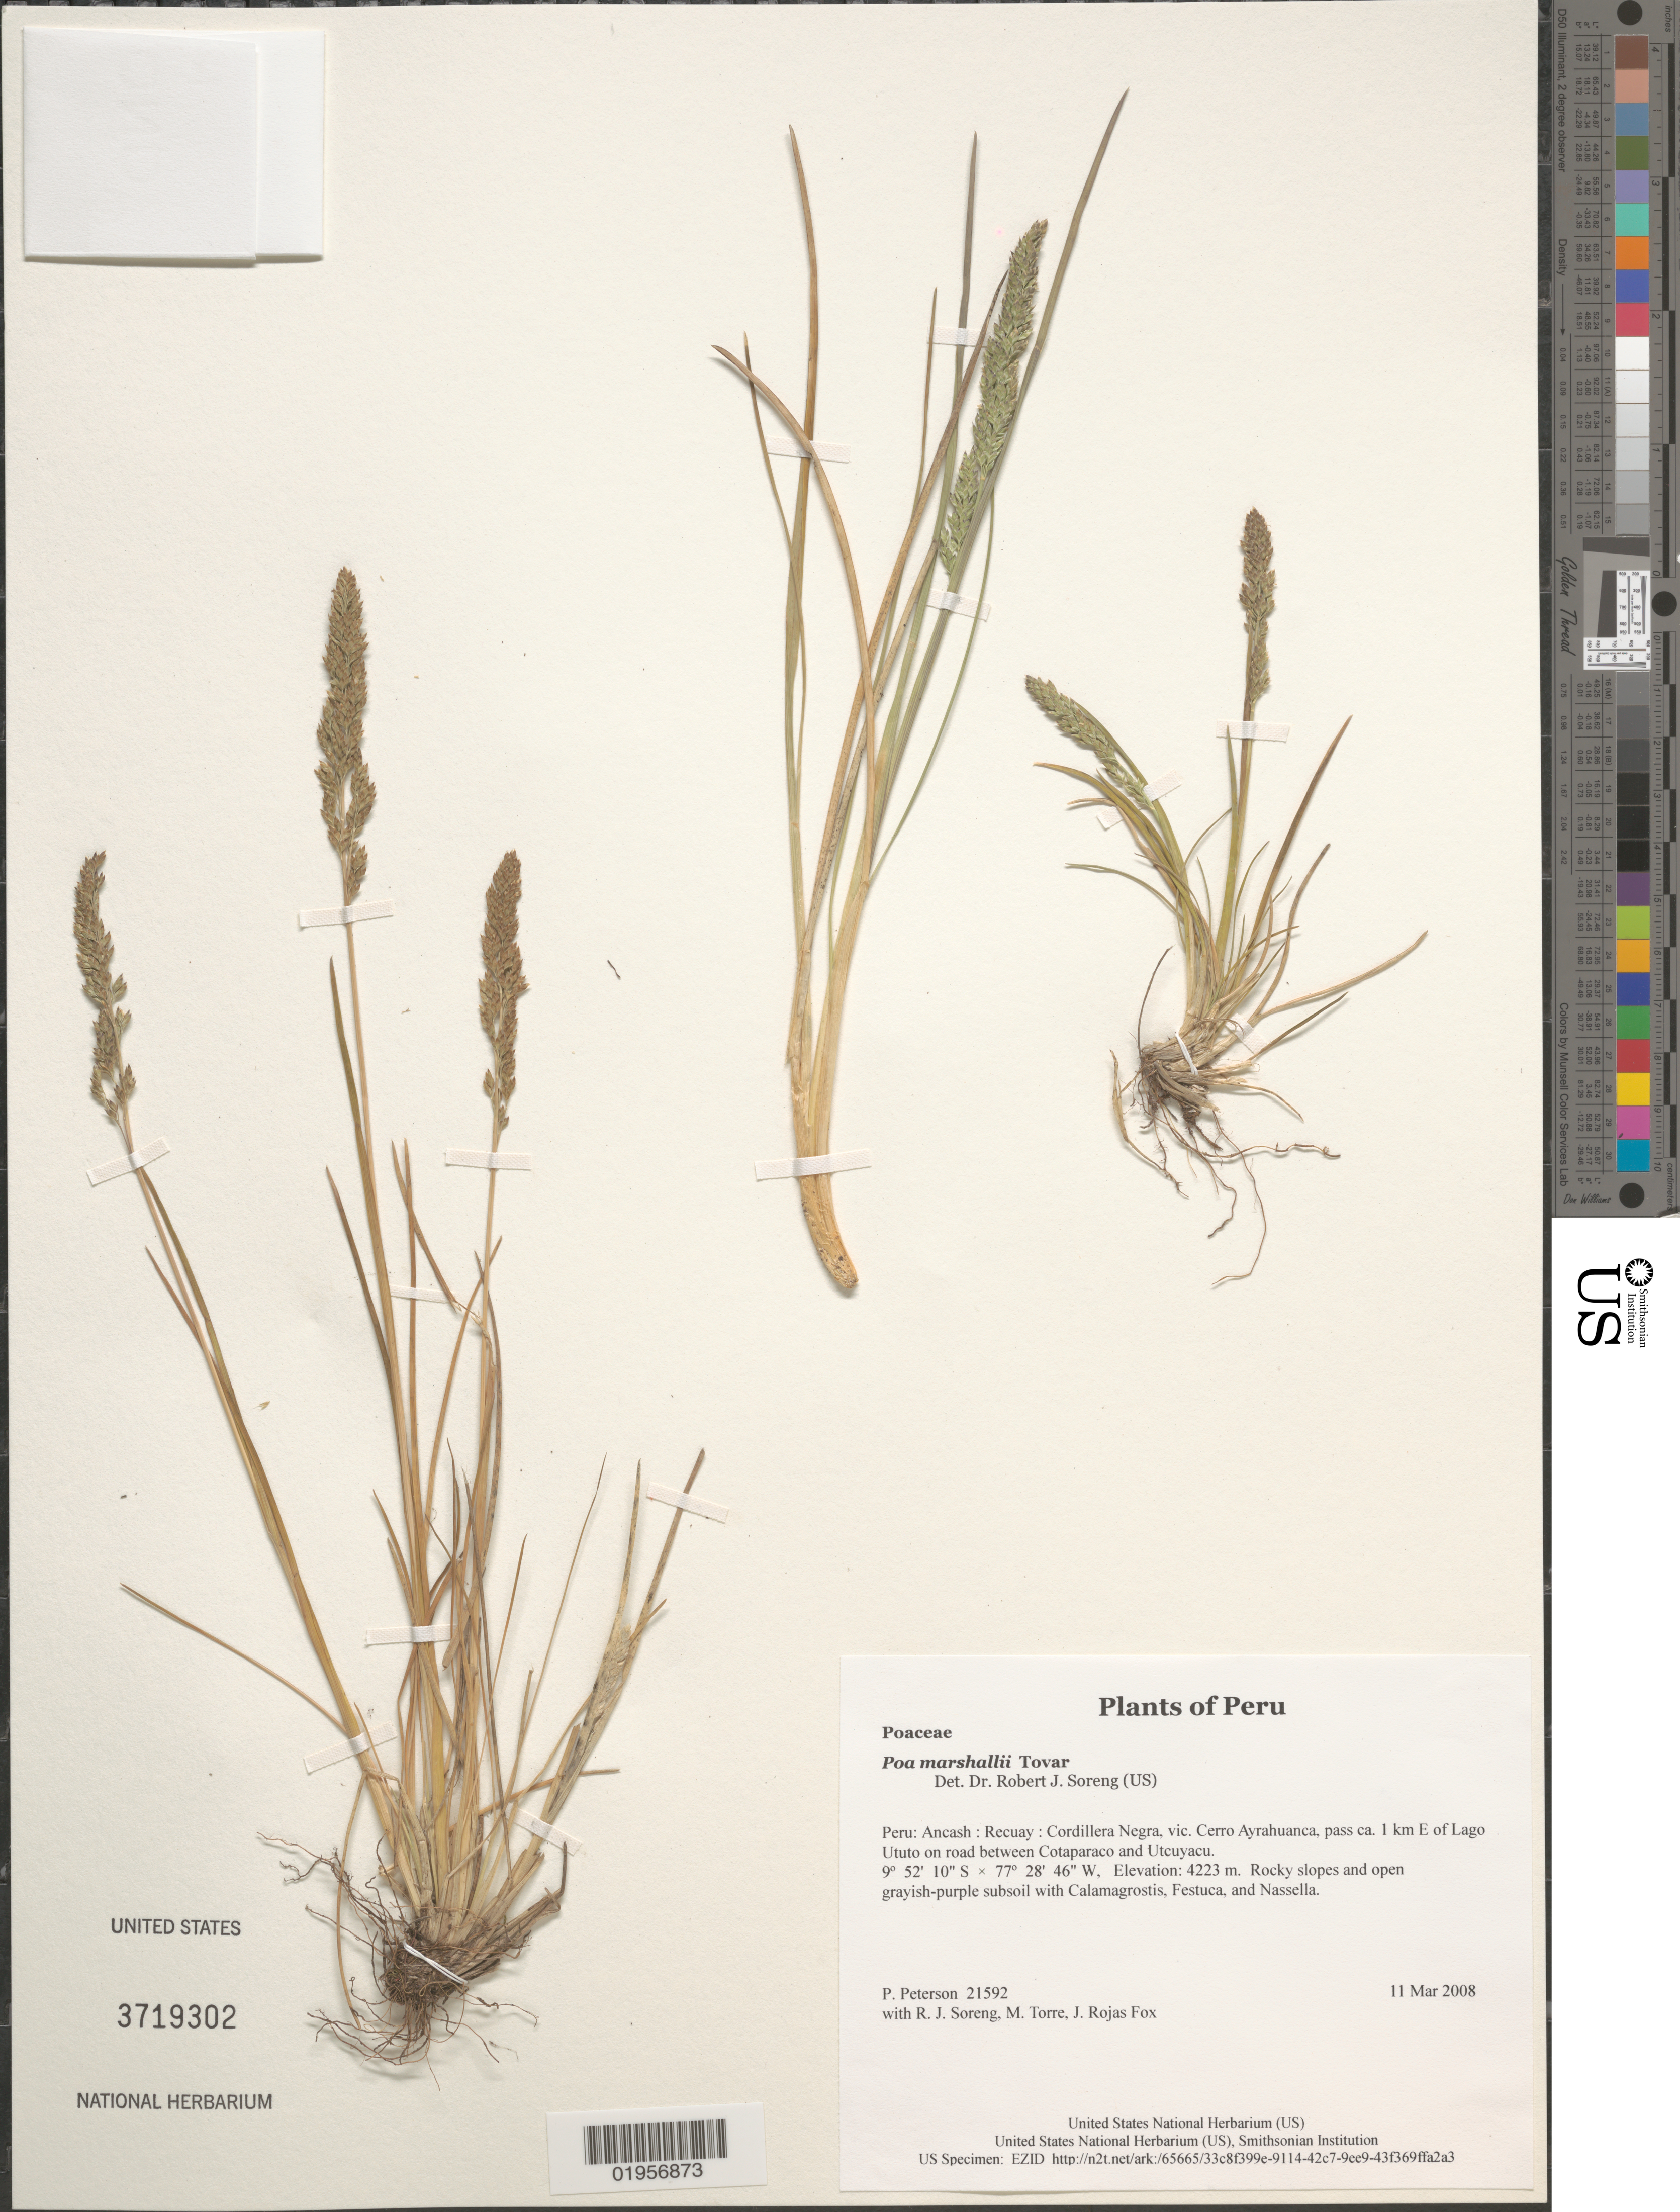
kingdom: Plantae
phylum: Tracheophyta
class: Liliopsida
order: Poales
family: Poaceae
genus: Poa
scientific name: Poa marshallii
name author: Tovar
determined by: Soreng, Robert J., Research Associate (BOT), Smithsonian Institution - National Museum of Natural History (UNITED STATES)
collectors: P. M. Peterson, R. J. Soreng, M. Torre & J. Rojas Fox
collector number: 21592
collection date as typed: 11 Mar 2008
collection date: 2008-03-11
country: Peru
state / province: Ancash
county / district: Recuay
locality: Cordillera Negra, vic. Cerro Ayrahuanca, pass ca. 1 km E of Lago Ututo on road between Cotaparaco and Utcuyacu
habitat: Rocky slopes and open grayish-purple subsoil with Calamagrostis, Festuca, and Nassella.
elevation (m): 4223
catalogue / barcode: US 3719302